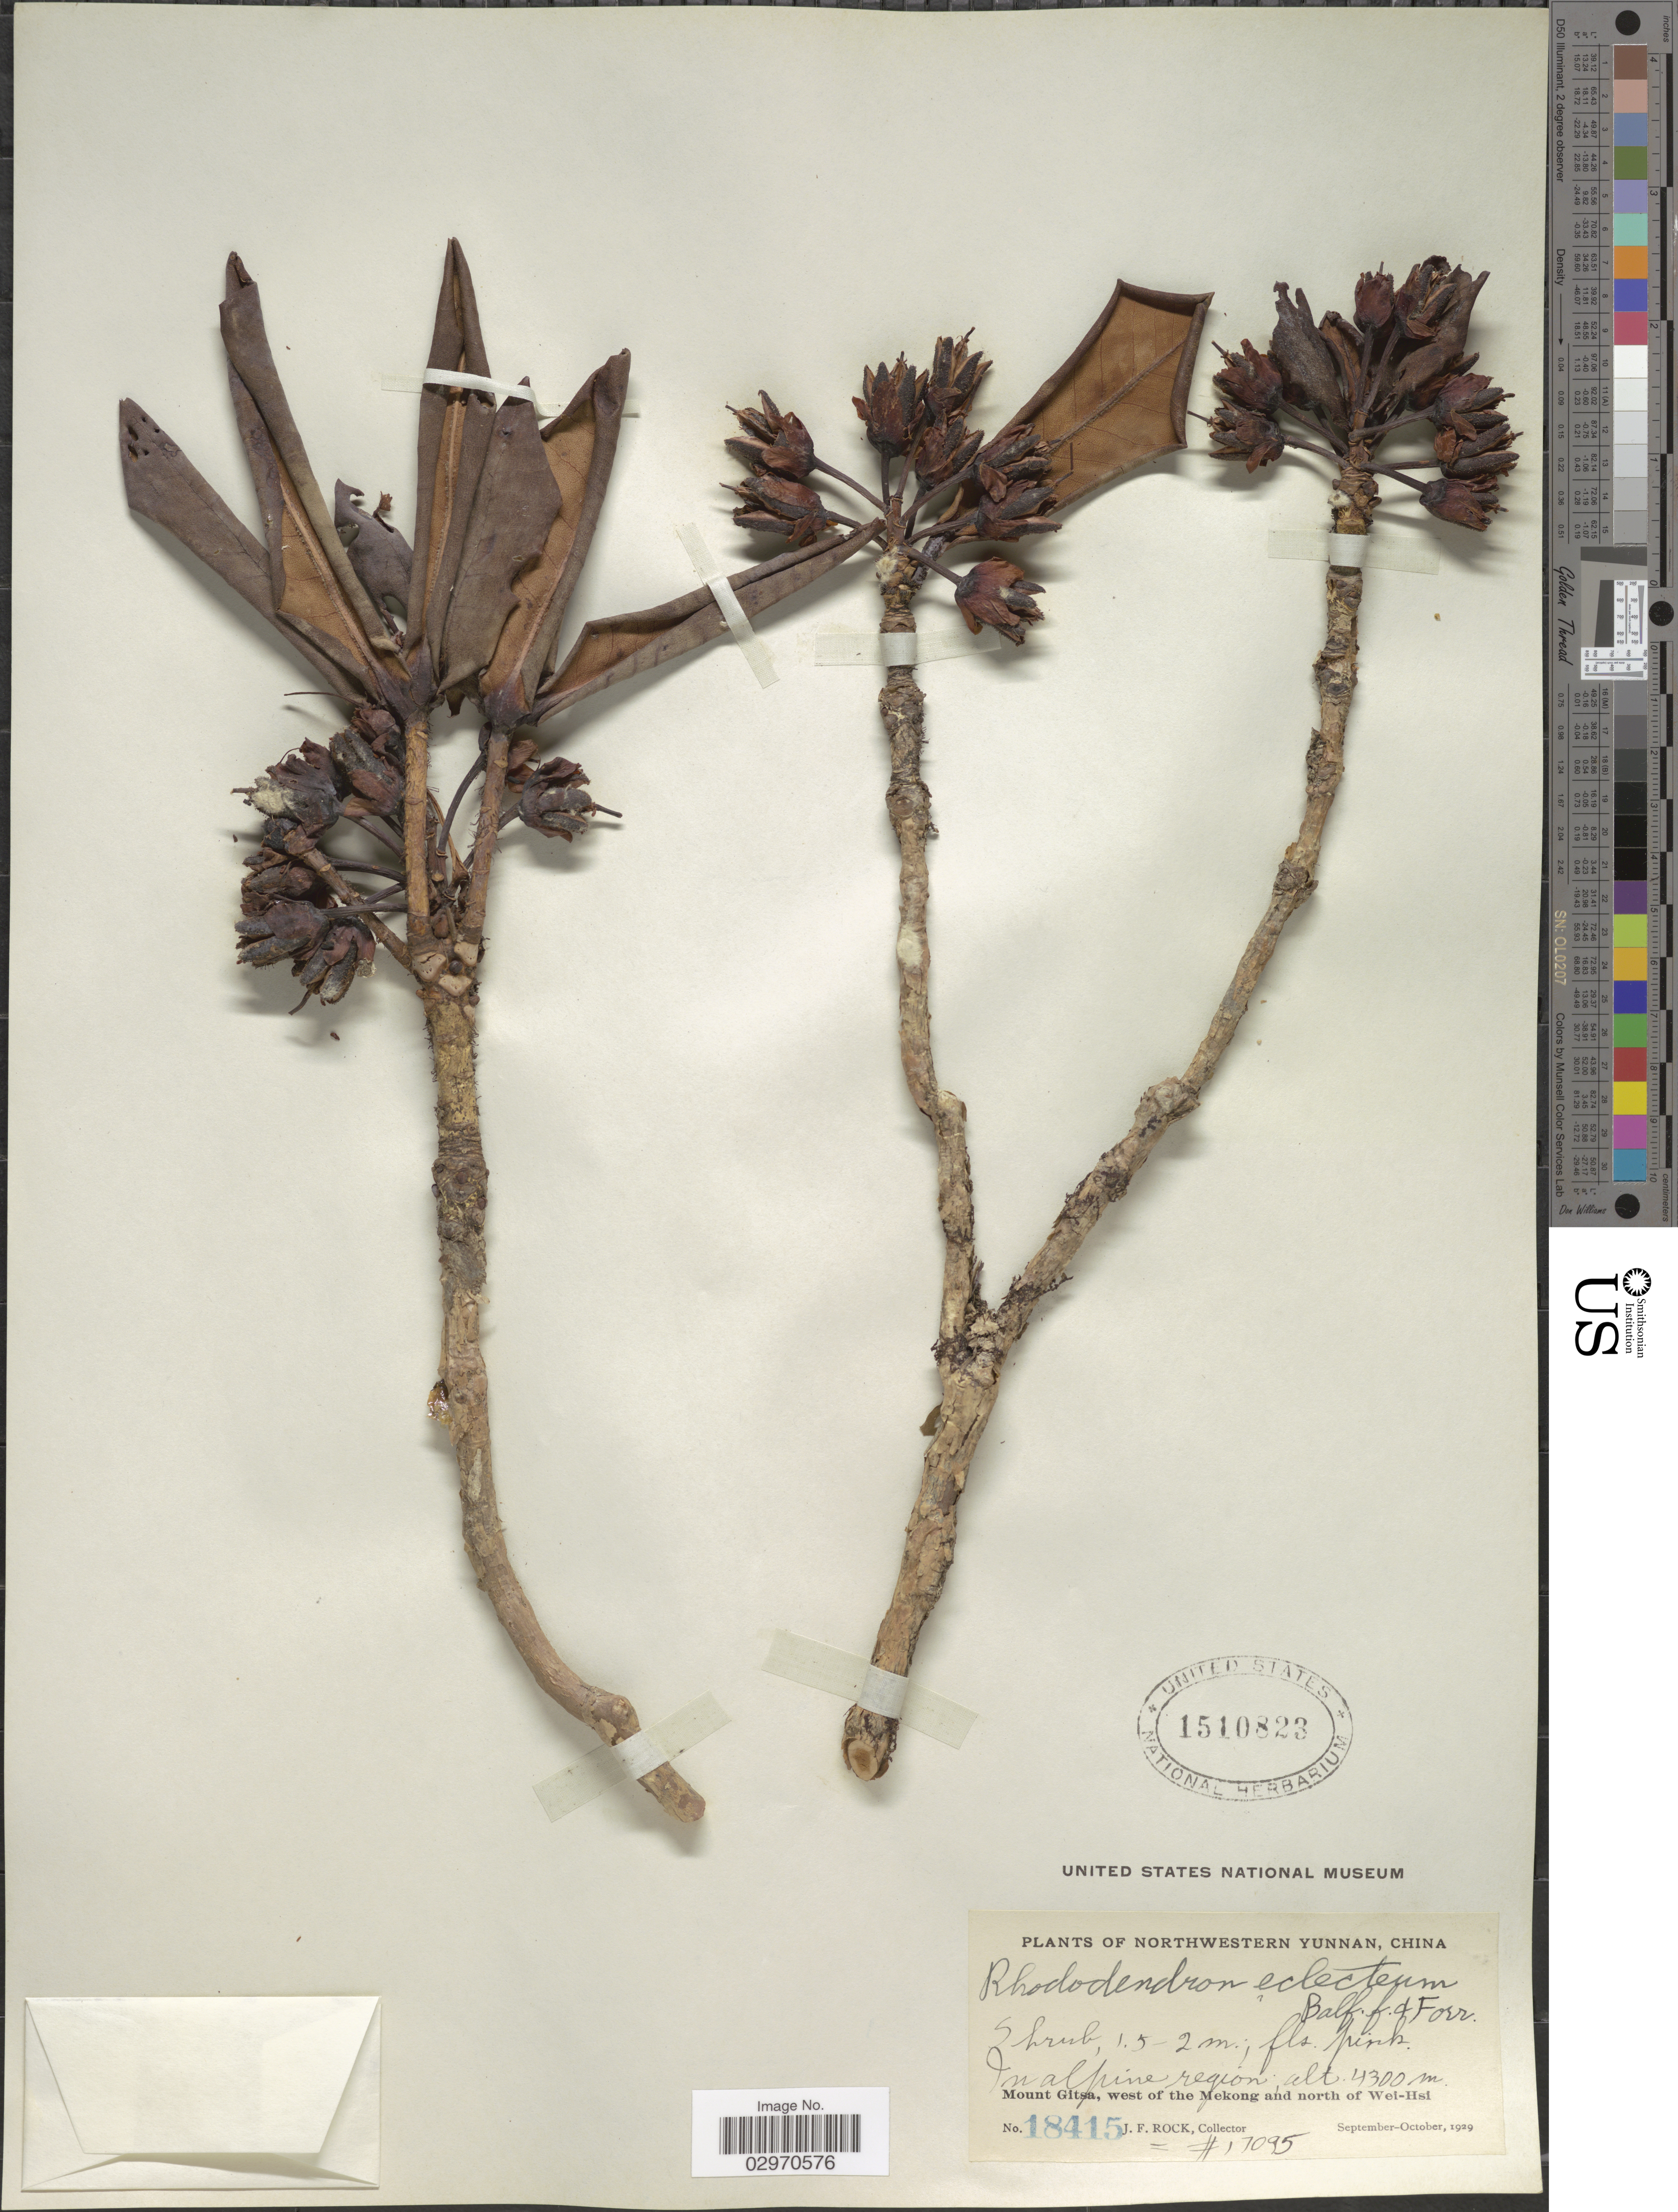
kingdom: Plantae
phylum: Tracheophyta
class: Magnoliopsida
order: Ericales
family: Ericaceae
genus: Rhododendron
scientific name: Rhododendron eclecteum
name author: Balf. f. & Forrest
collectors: J. Rock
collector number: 18415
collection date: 1929-09/1929-10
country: China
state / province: Yunnan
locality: Northwestern Yunnan. In alpine region. Mount Gitsa, west of the Mekong and north of Wei-Hsi.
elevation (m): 4300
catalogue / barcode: US 1510823